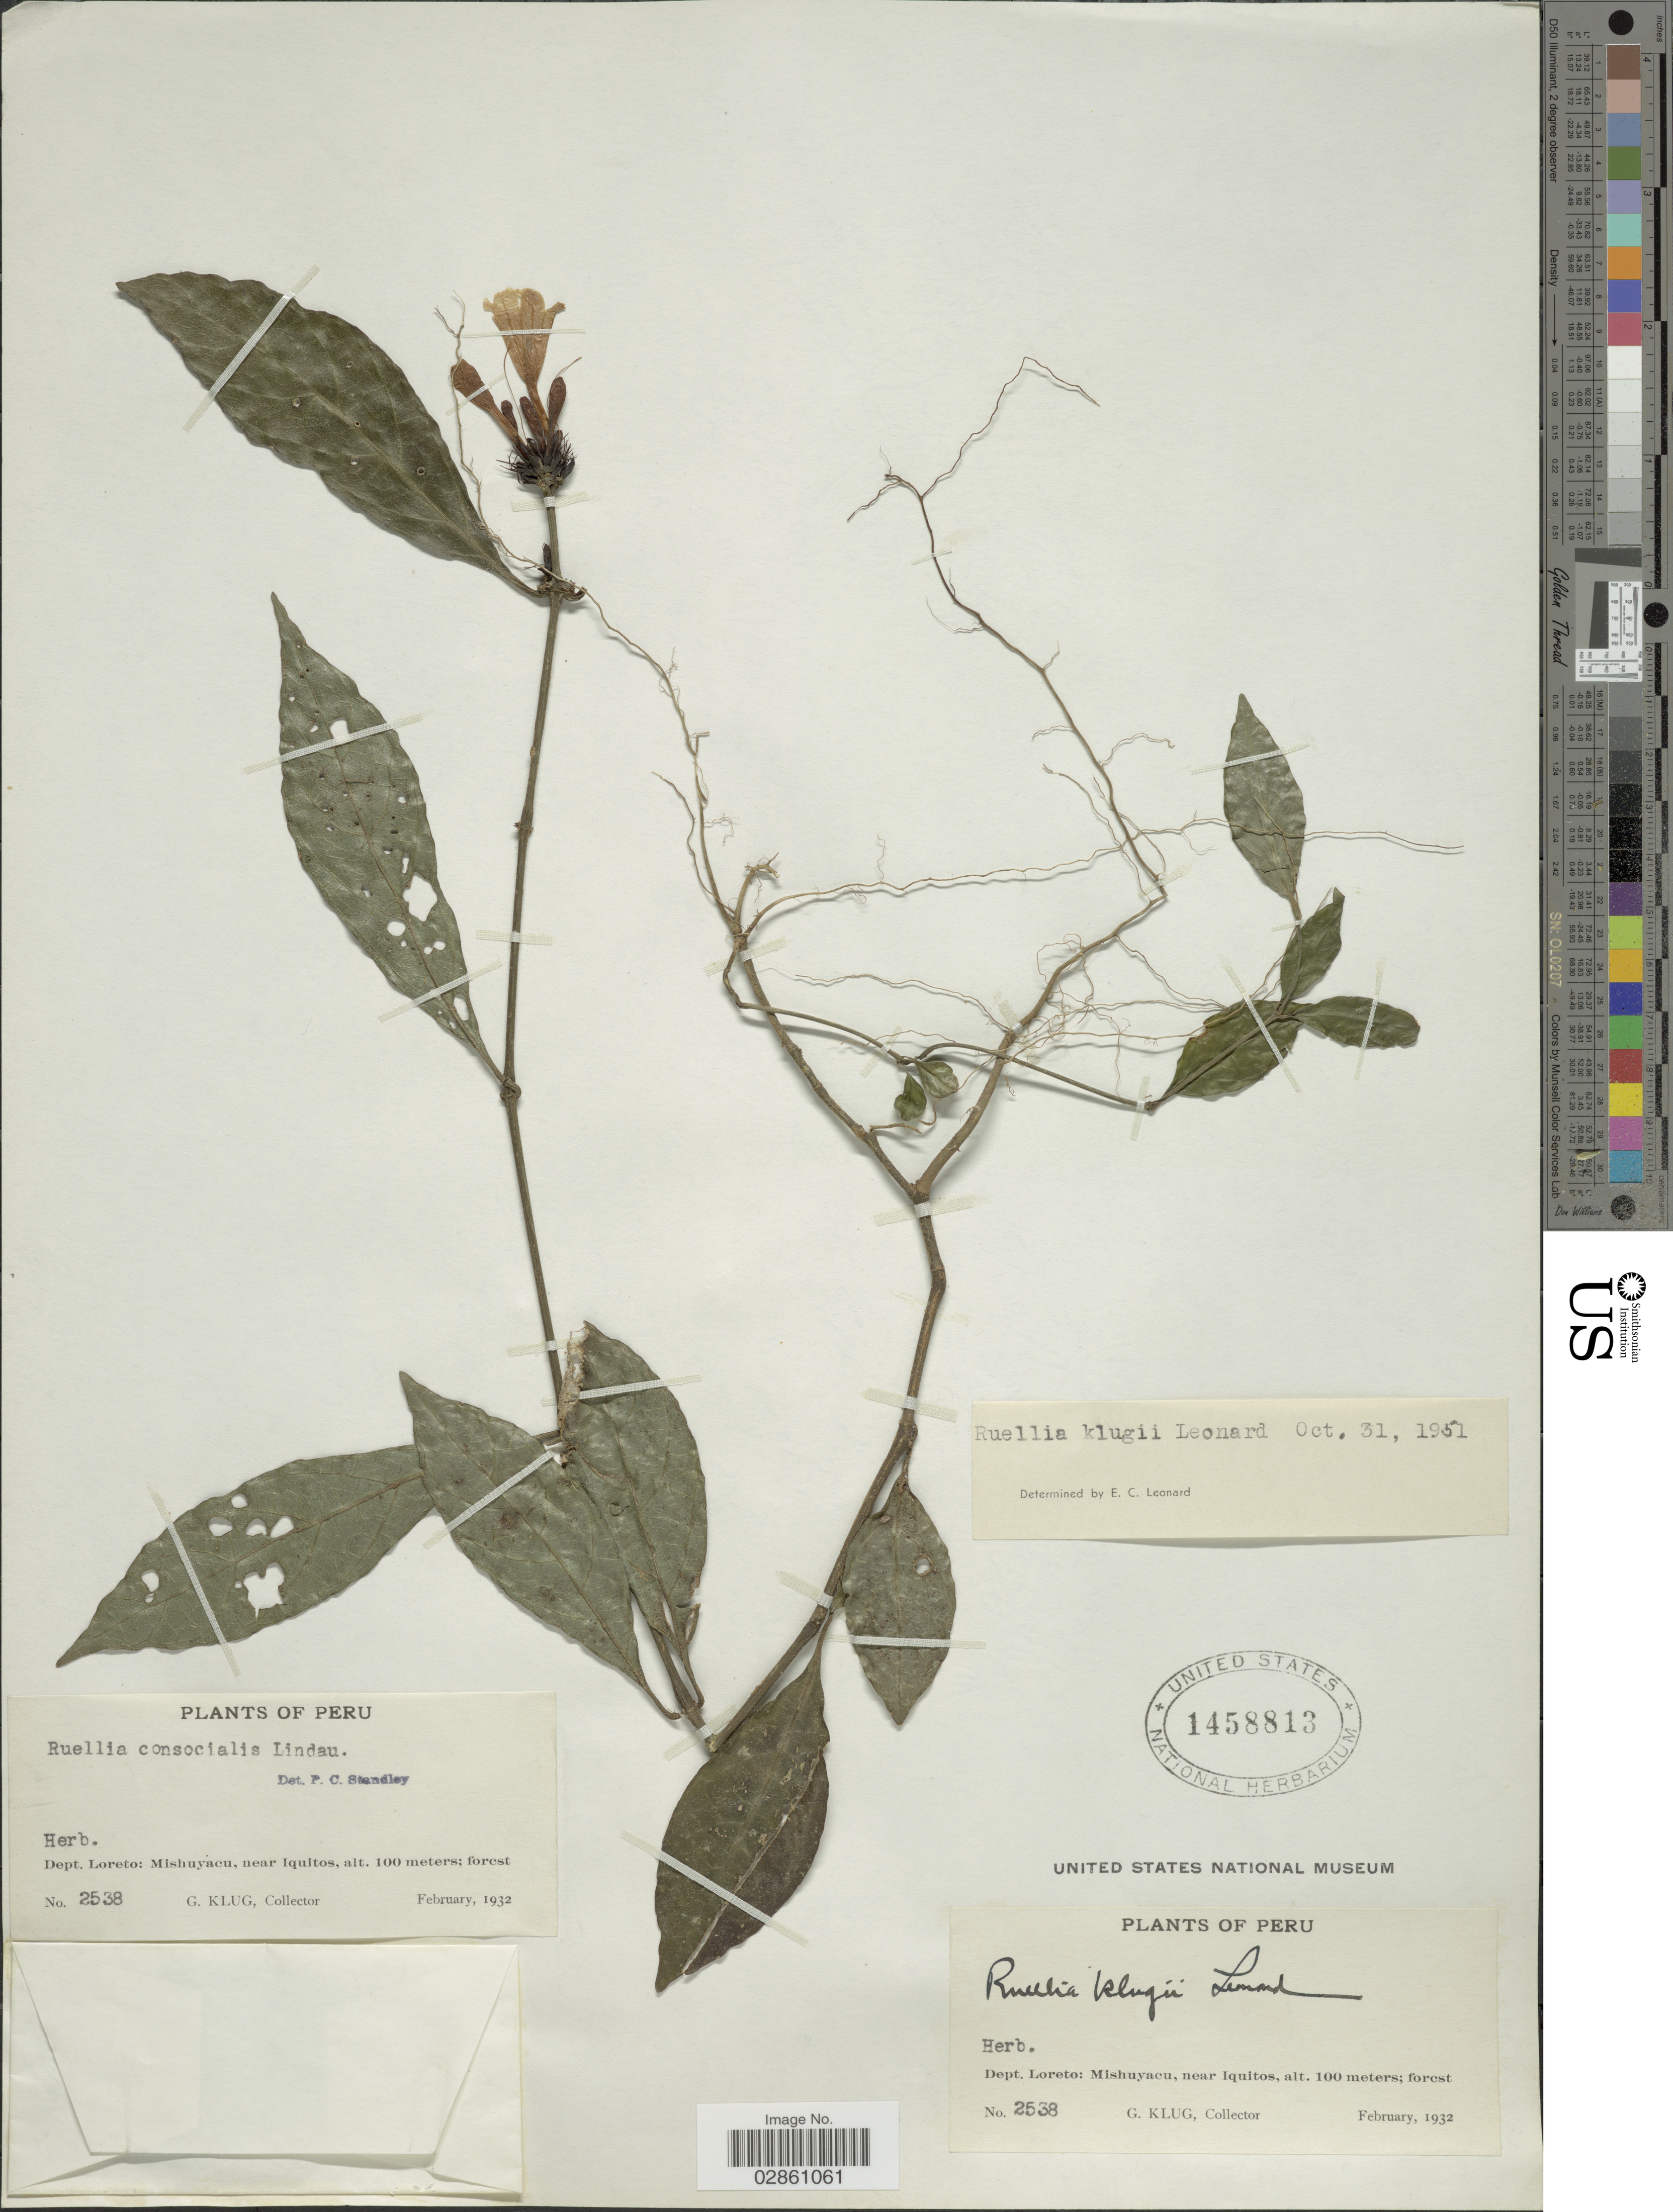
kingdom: Plantae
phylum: Tracheophyta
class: Magnoliopsida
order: Lamiales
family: Acanthaceae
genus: Ruellia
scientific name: Ruellia klugii Leonard sp. nov. ined.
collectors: G. Klug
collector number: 2538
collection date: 1932-02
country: Peru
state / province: Loreto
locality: Dept. Loreto: Mishuyacu, near Iquitos.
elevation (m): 100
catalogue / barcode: US 1458813